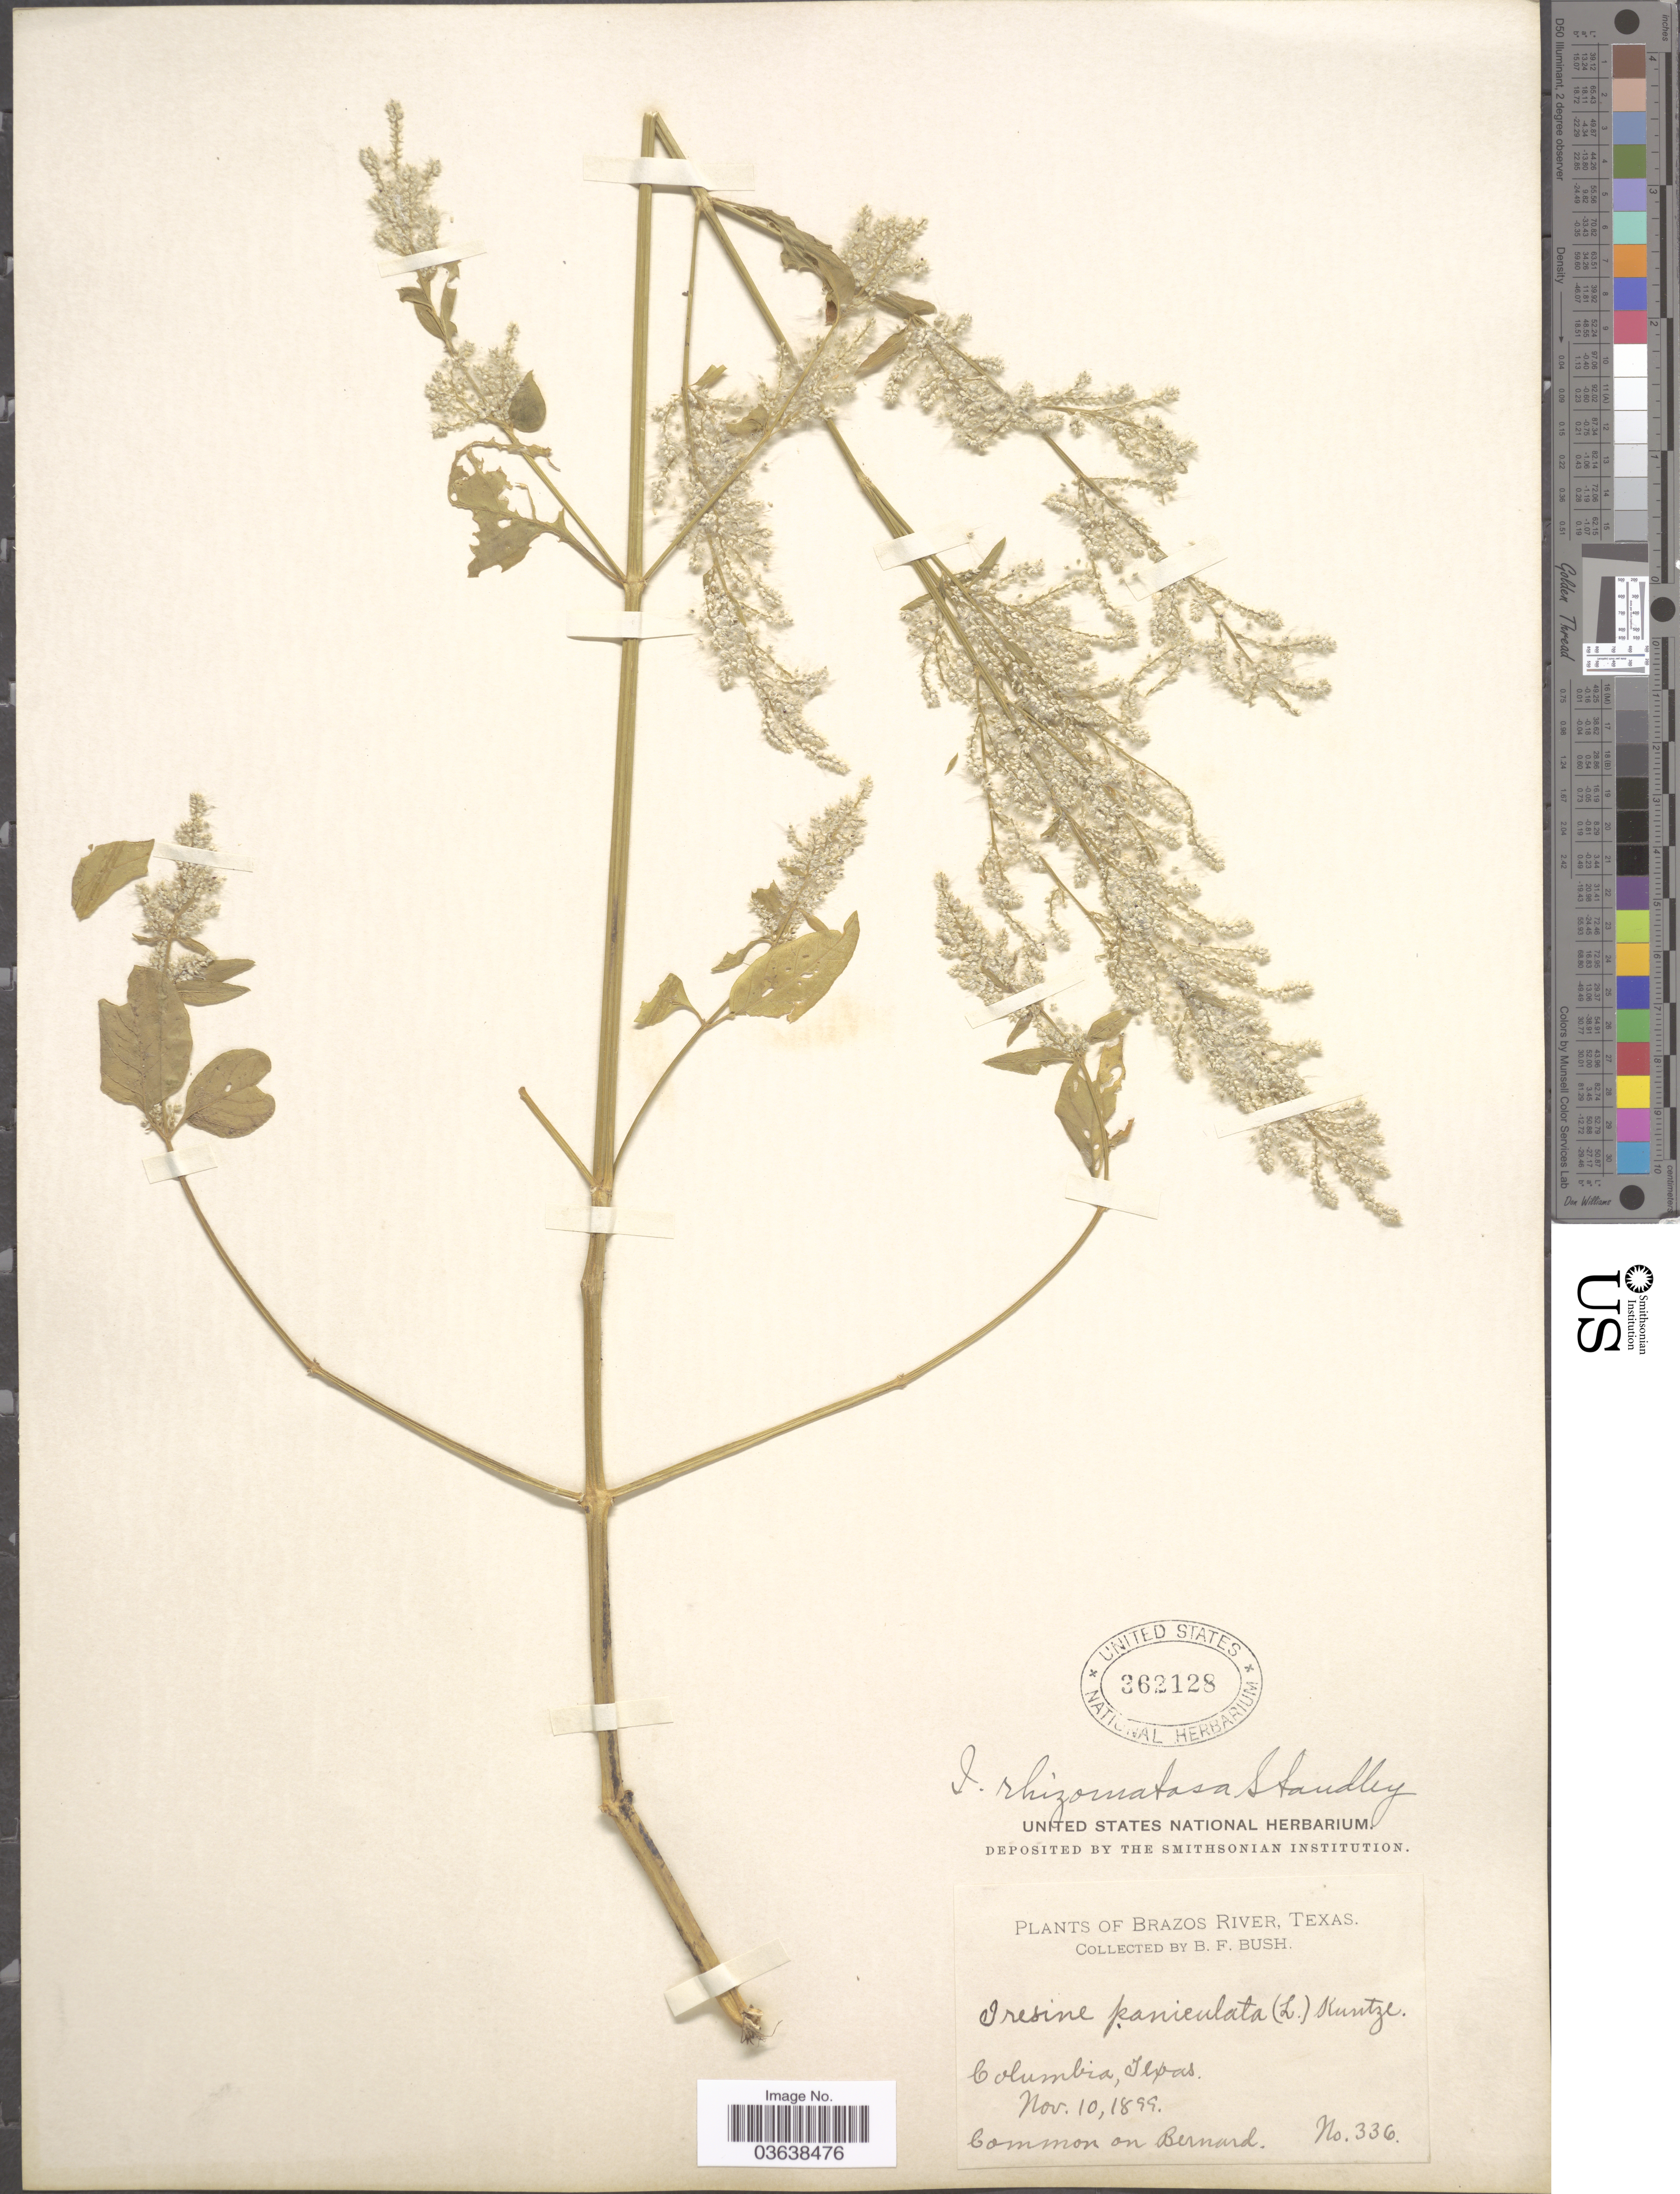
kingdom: Plantae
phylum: Tracheophyta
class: Magnoliopsida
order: Caryophyllales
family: Amaranthaceae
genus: Iresine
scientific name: Iresine rhizomatosa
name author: Standl.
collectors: B. F. Bush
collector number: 336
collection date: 1899-11-10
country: United States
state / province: Texas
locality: Brazos River. Columbia.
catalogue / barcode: US 362128